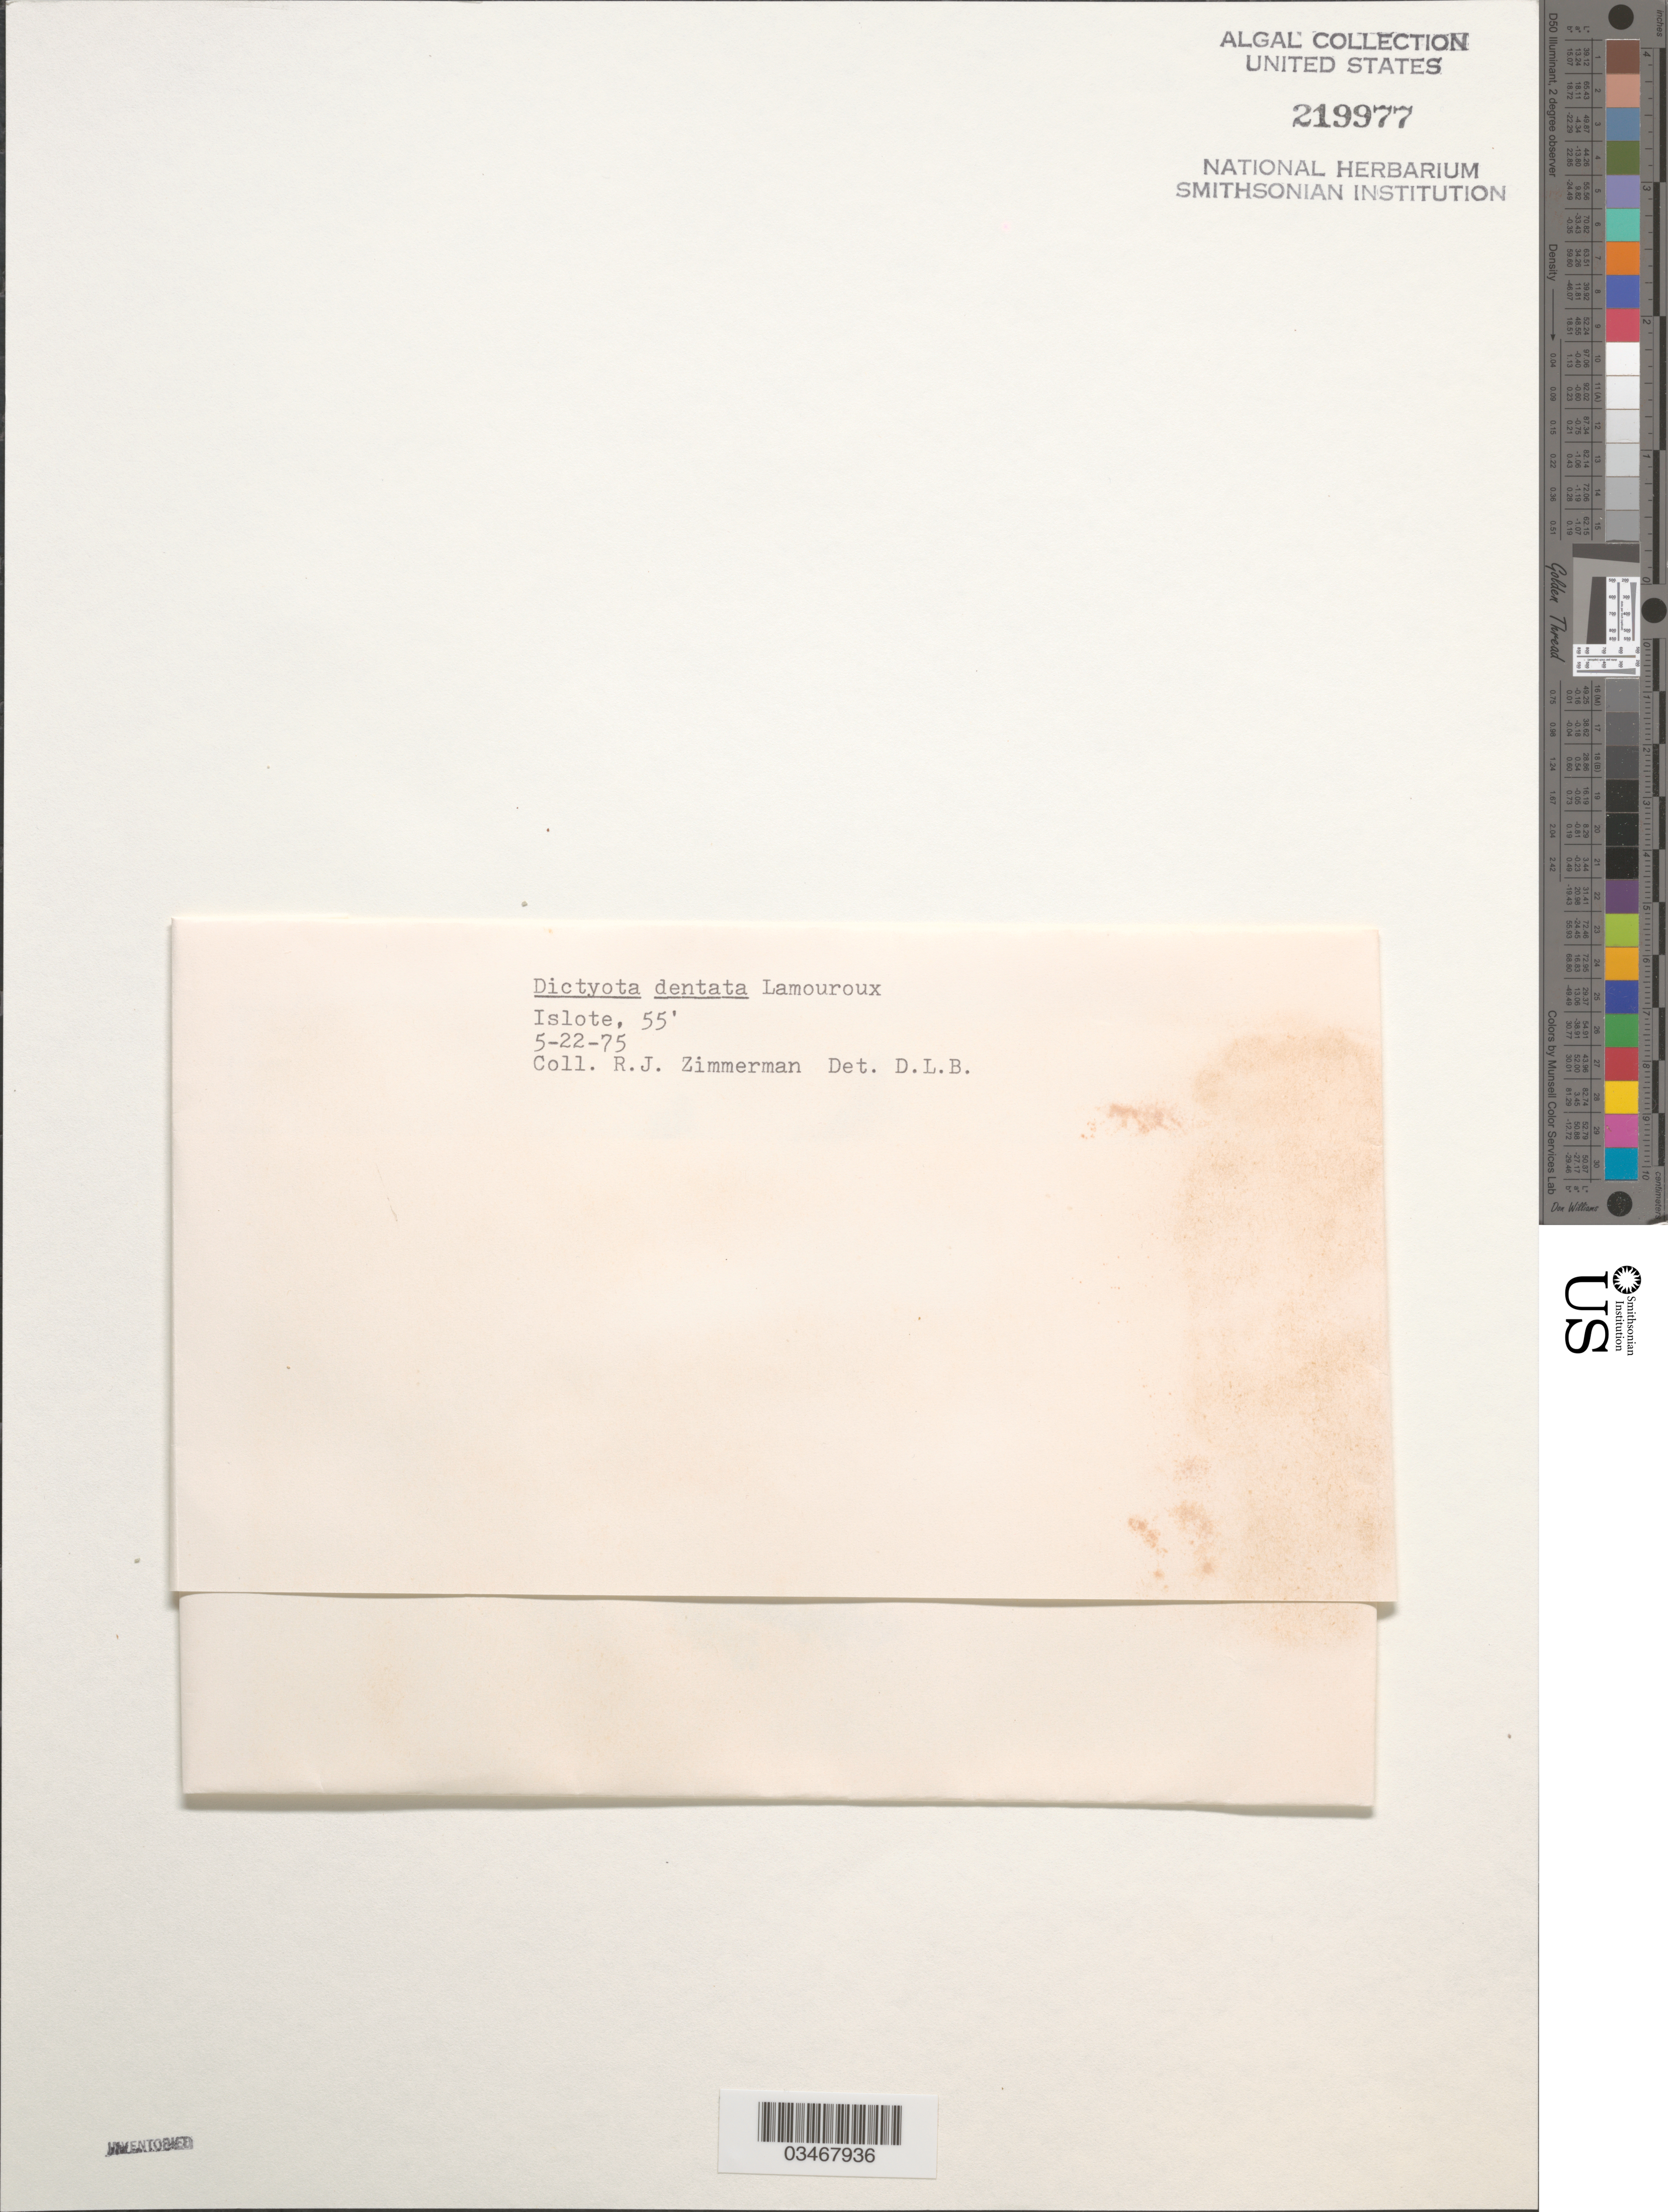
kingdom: Chromista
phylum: Ochrophyta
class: Phaeophyceae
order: Dictyotales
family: Dictyotaceae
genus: Dictyota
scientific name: Dictyota mertensii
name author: (C. Mart.) Kütz.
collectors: R. J. Zimmerman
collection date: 1975-05-22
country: Puerto Rico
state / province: Arecibo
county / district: Islote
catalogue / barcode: US 219977